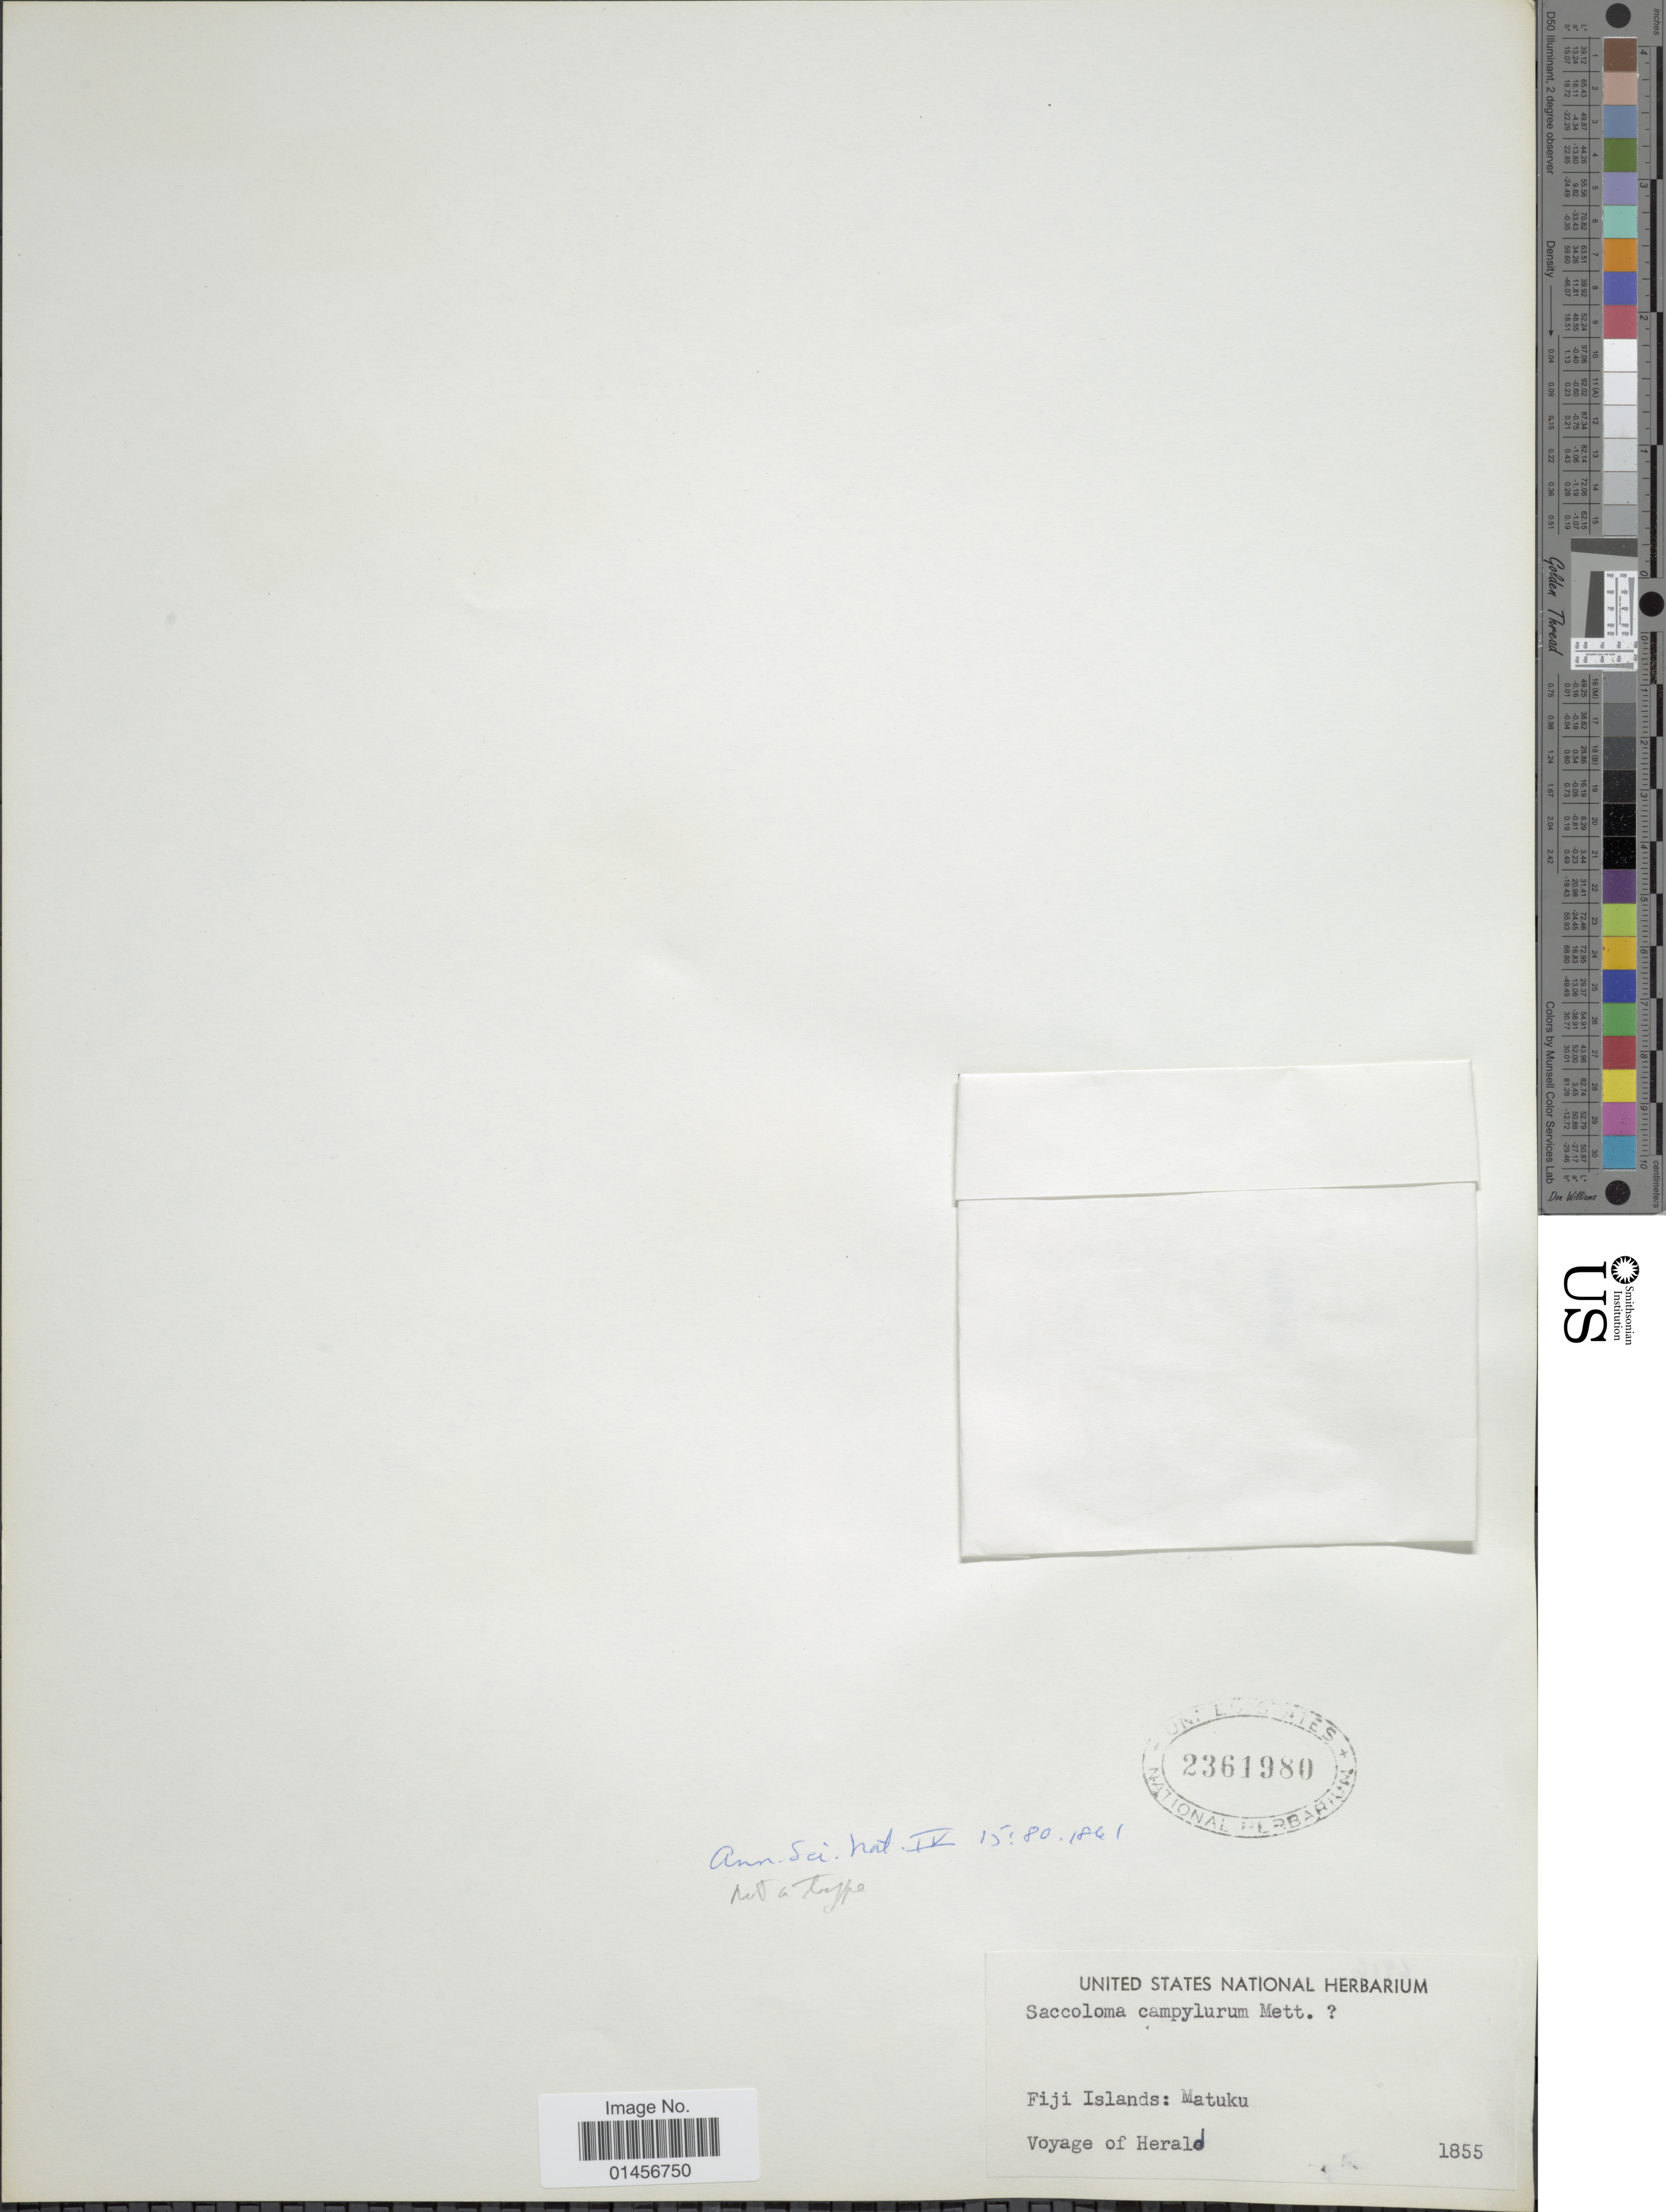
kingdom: Plantae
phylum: Tracheophyta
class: Polypodiopsida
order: Polypodiales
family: Saccolomataceae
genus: Saccoloma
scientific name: Saccoloma tenue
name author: (Brack.) Mett.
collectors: Herald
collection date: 1855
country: Fiji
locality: Fiji Islands: Matuku.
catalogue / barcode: US 2361980